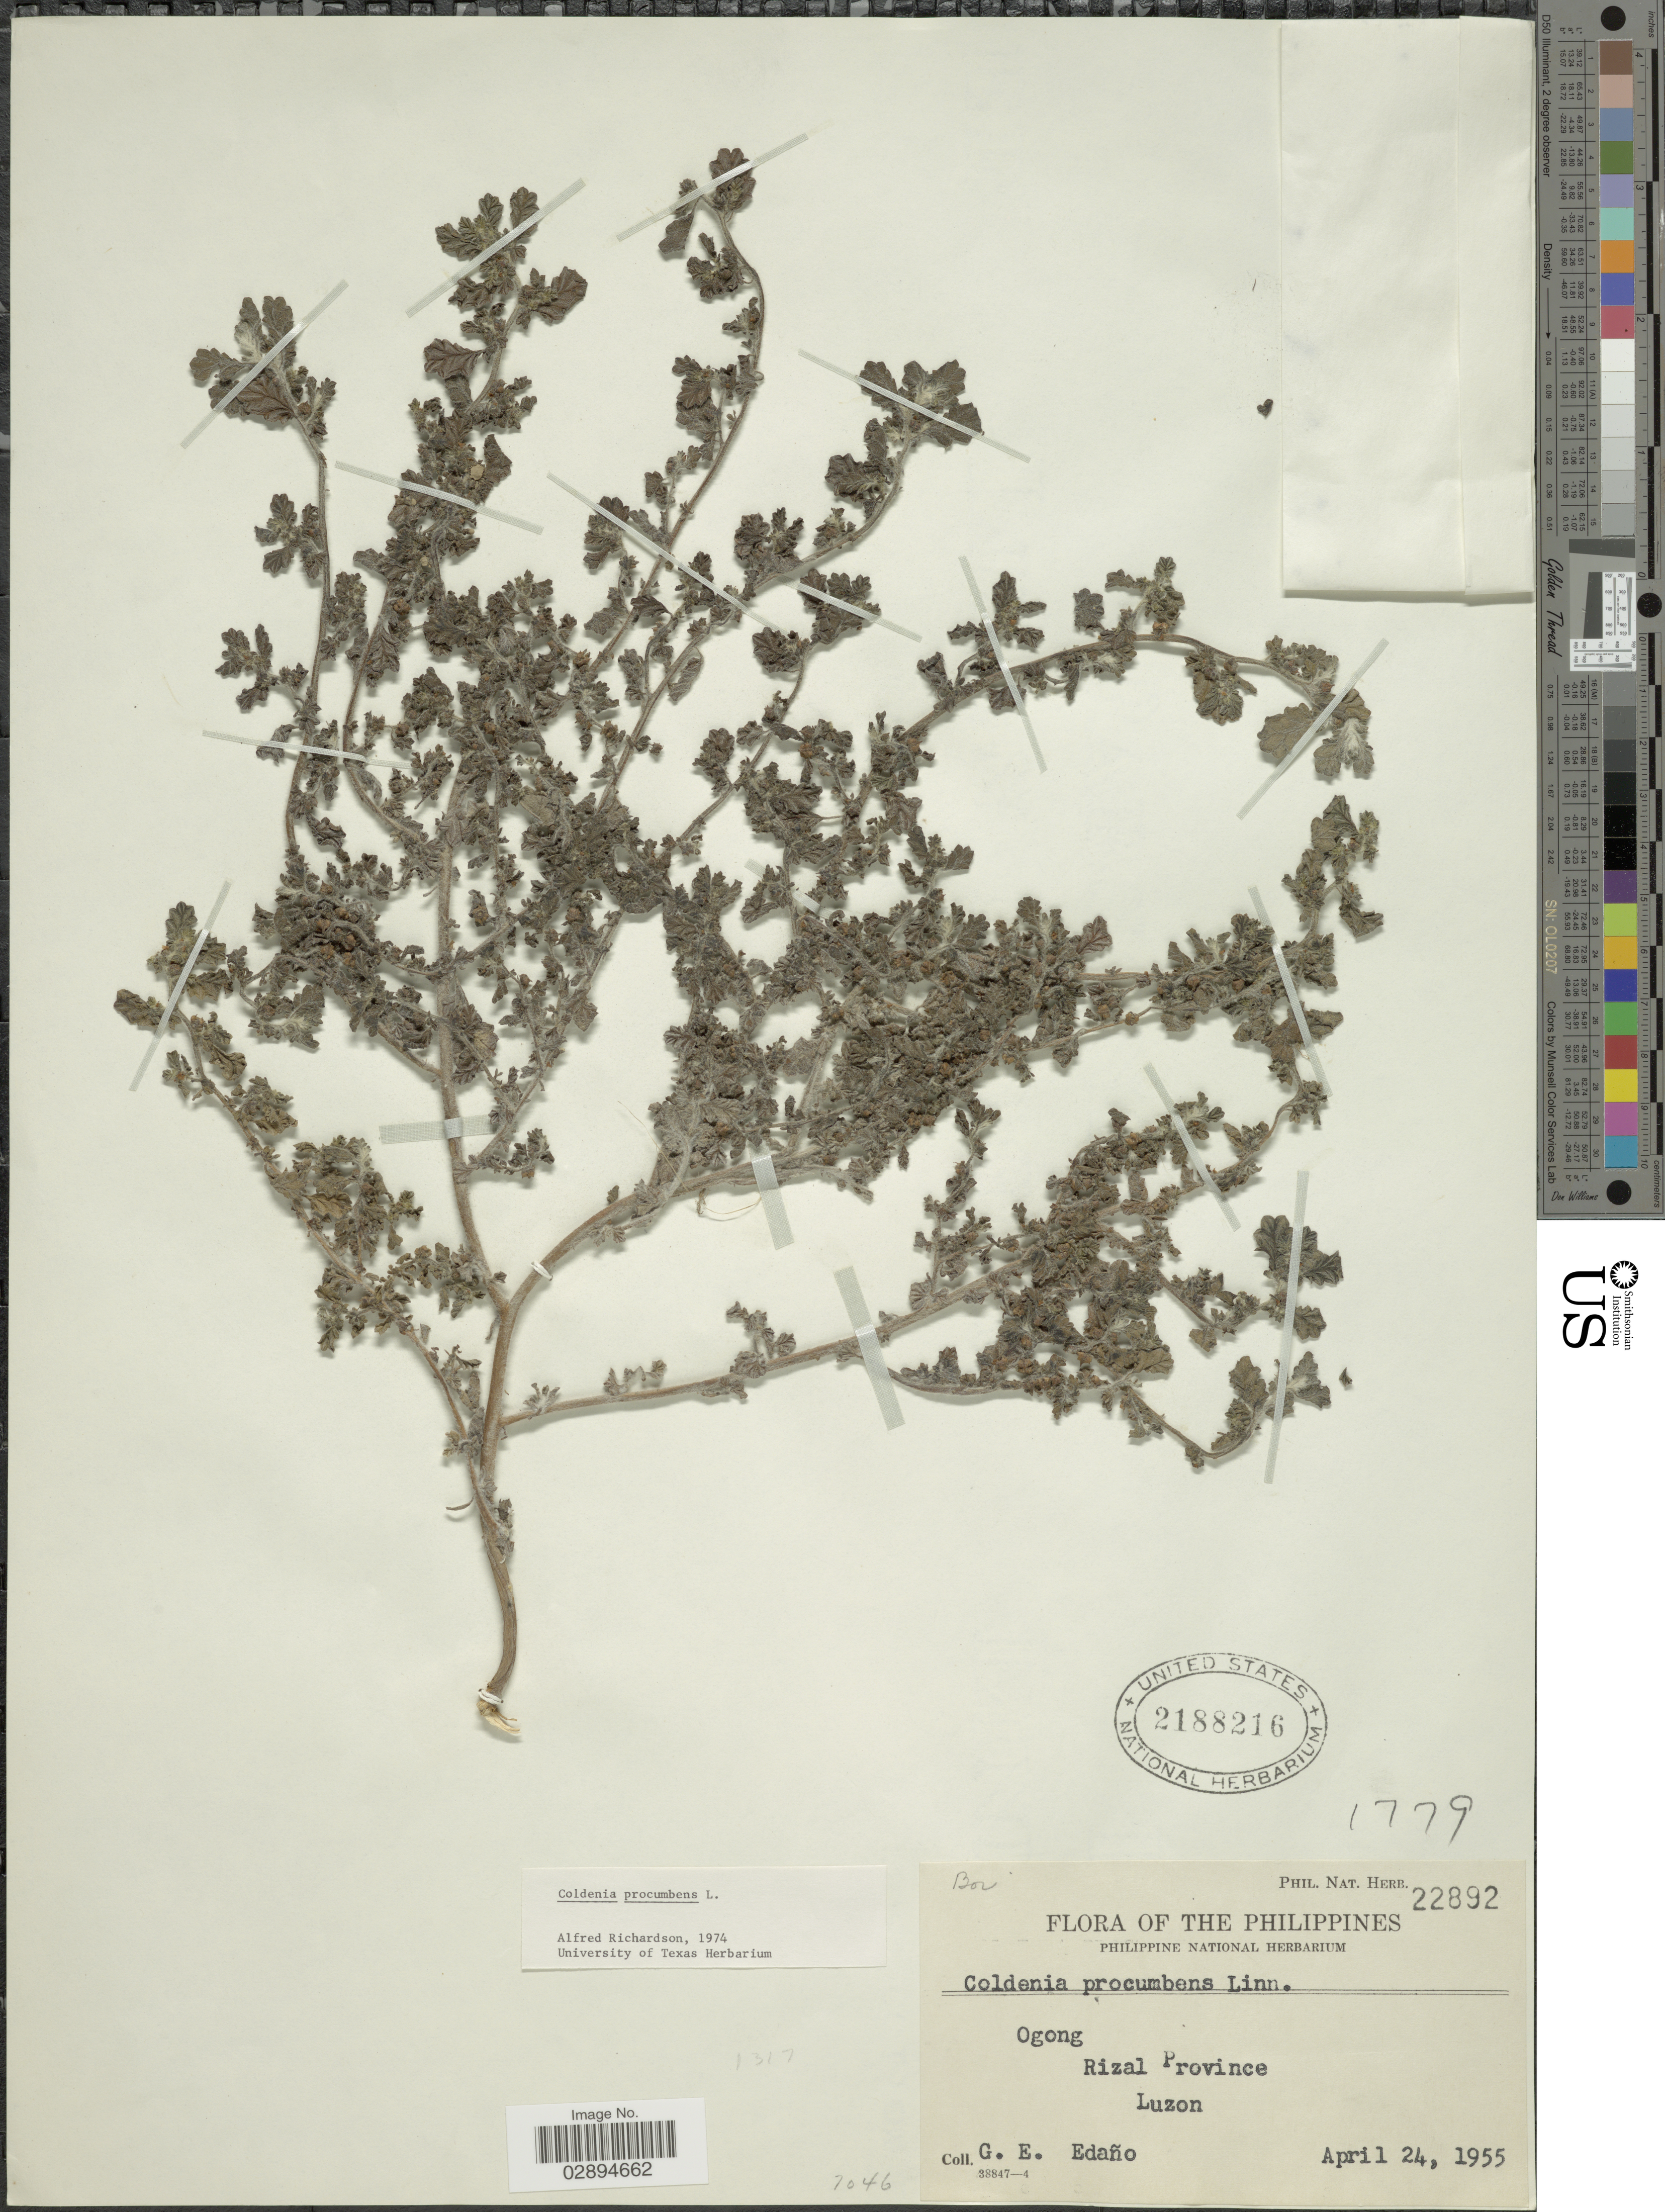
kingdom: Plantae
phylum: Tracheophyta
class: Magnoliopsida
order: Boraginales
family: Coldeniaceae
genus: Coldenia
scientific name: Coldenia procumbens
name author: L.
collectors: G. E. Edaño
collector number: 22892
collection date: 1955-04-24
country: Philippines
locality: Ogong. Rizal Province. Luzon.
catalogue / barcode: US 2188216